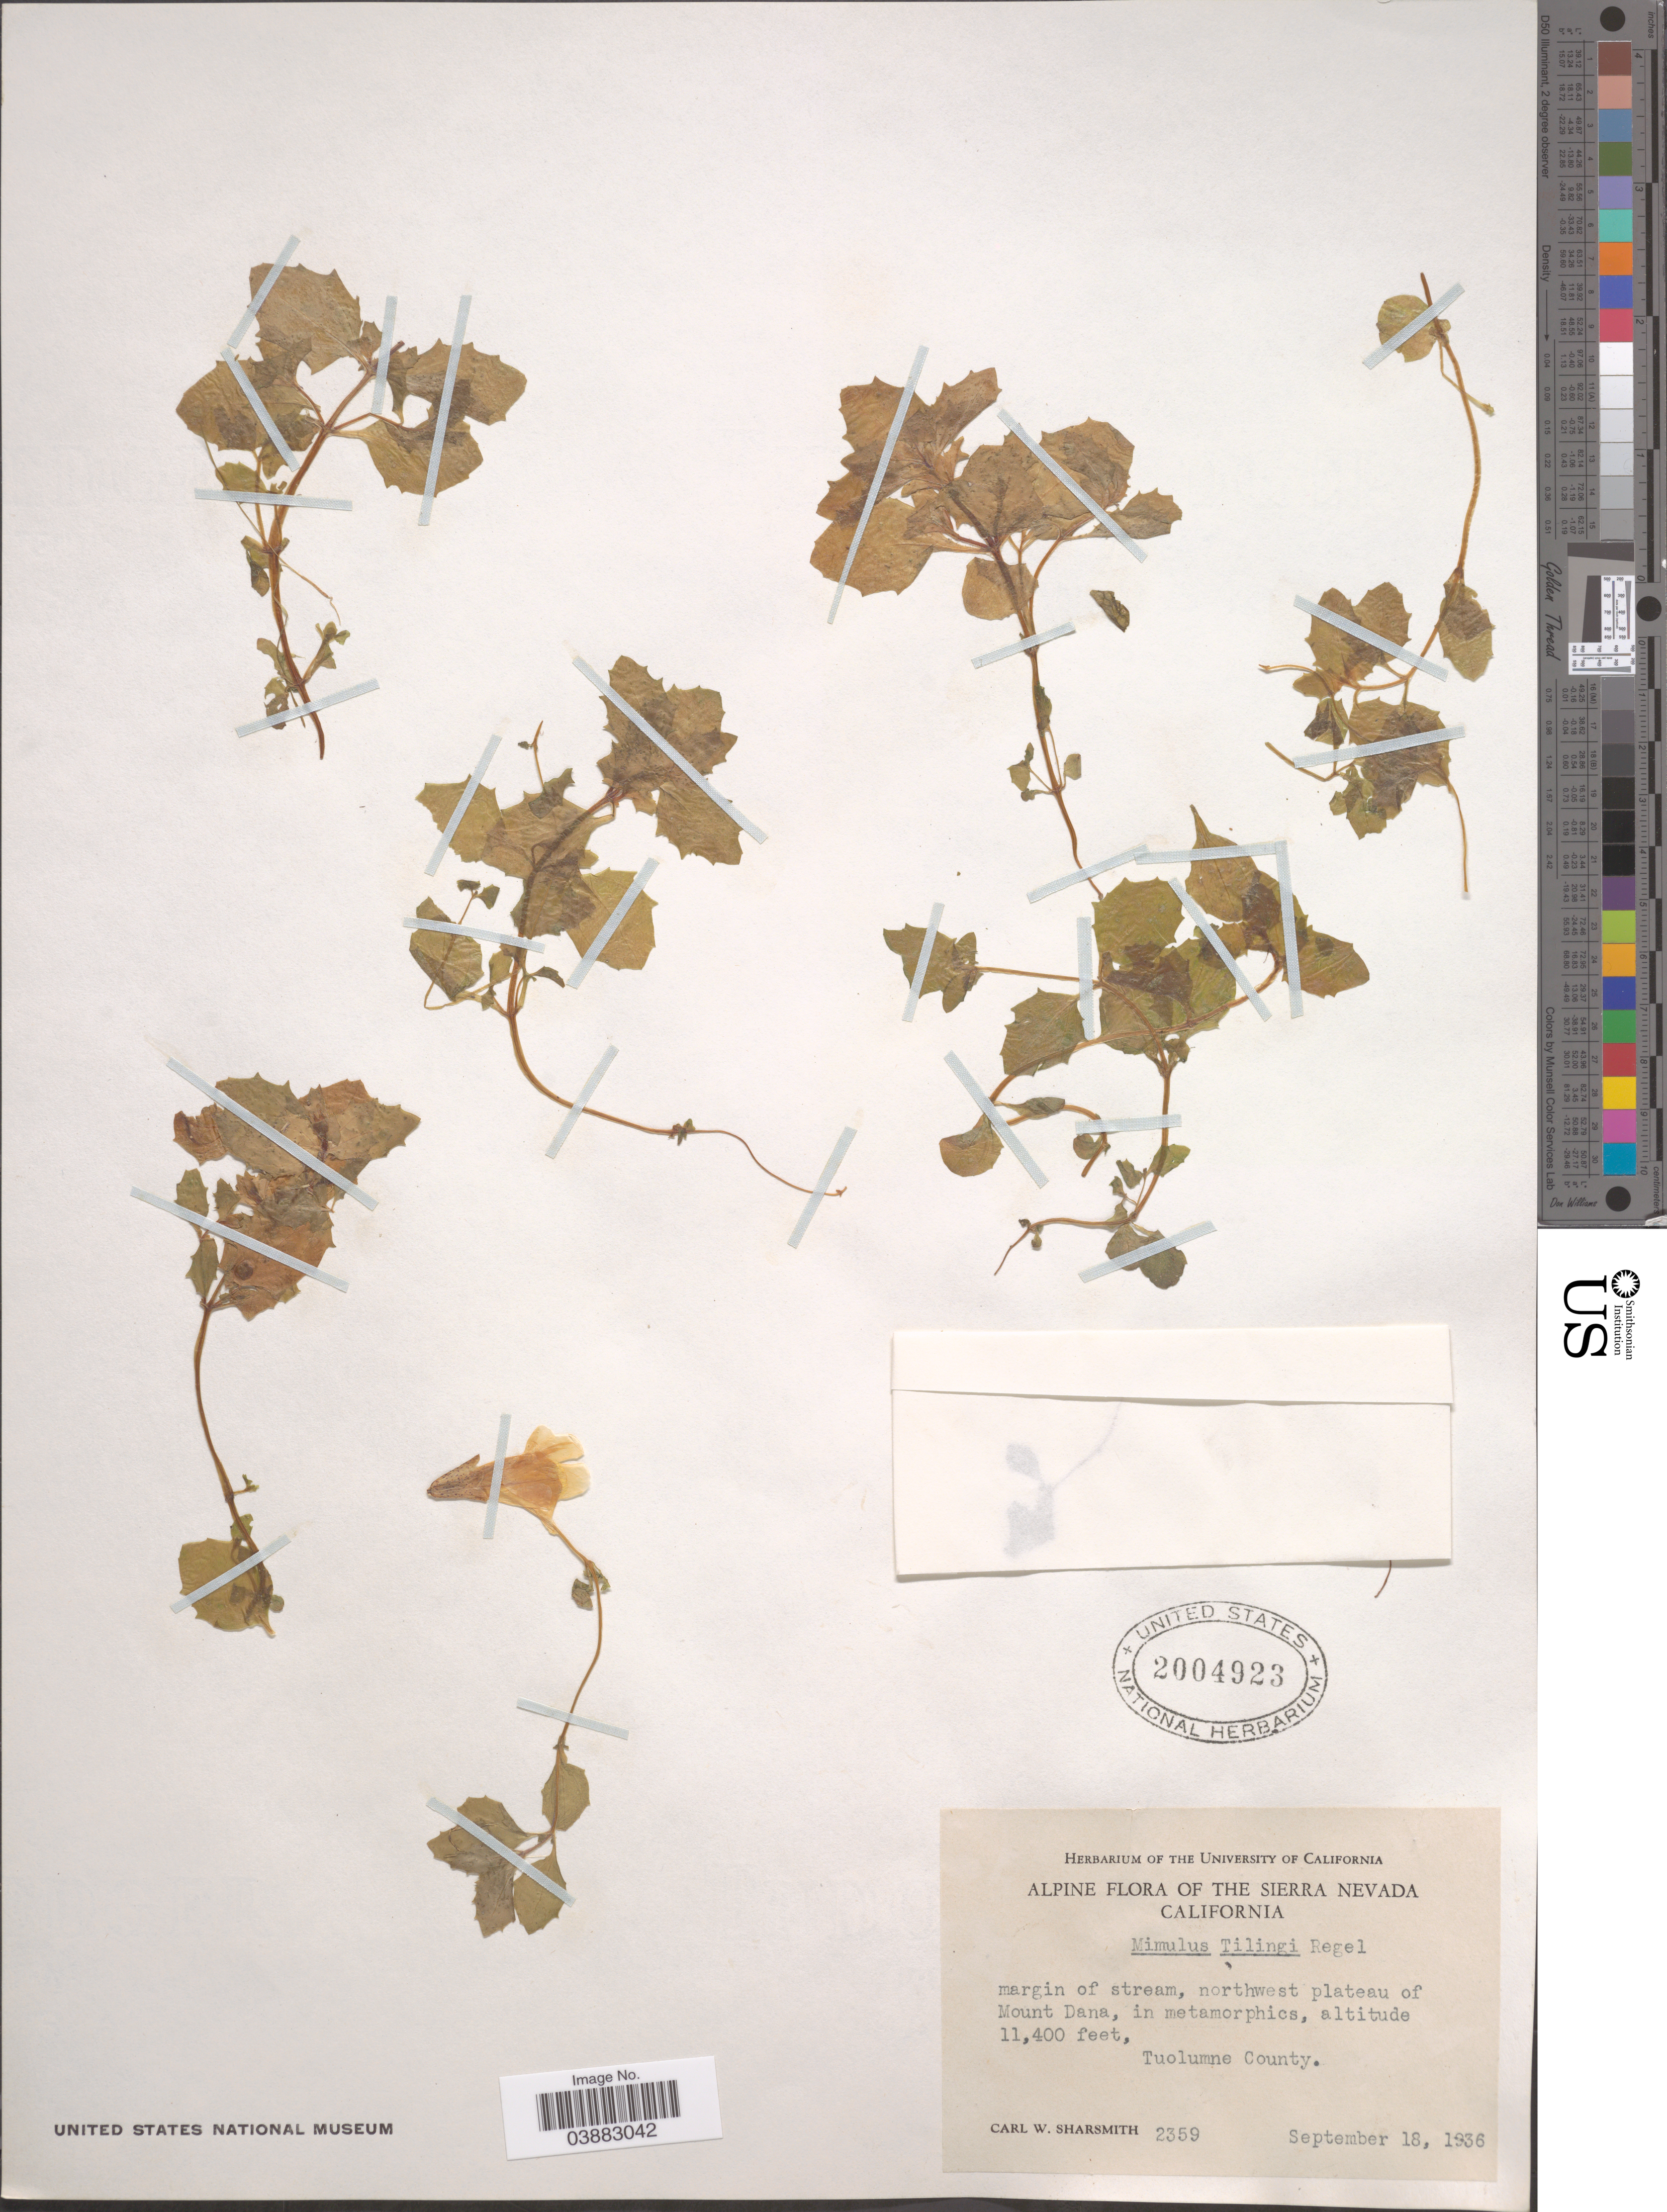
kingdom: Plantae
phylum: Tracheophyta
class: Magnoliopsida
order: Lamiales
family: Phrymaceae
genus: Mimulus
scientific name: Mimulus tilingii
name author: Regel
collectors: C. Sharsmith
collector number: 2359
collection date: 1936-09-18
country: United States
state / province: California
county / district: Tuolumne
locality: Alpine of The Sierra Nevada. Margin of stream, northwest plateau of Mount Dana. Tuolumne County.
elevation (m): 3475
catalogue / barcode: US 2004923